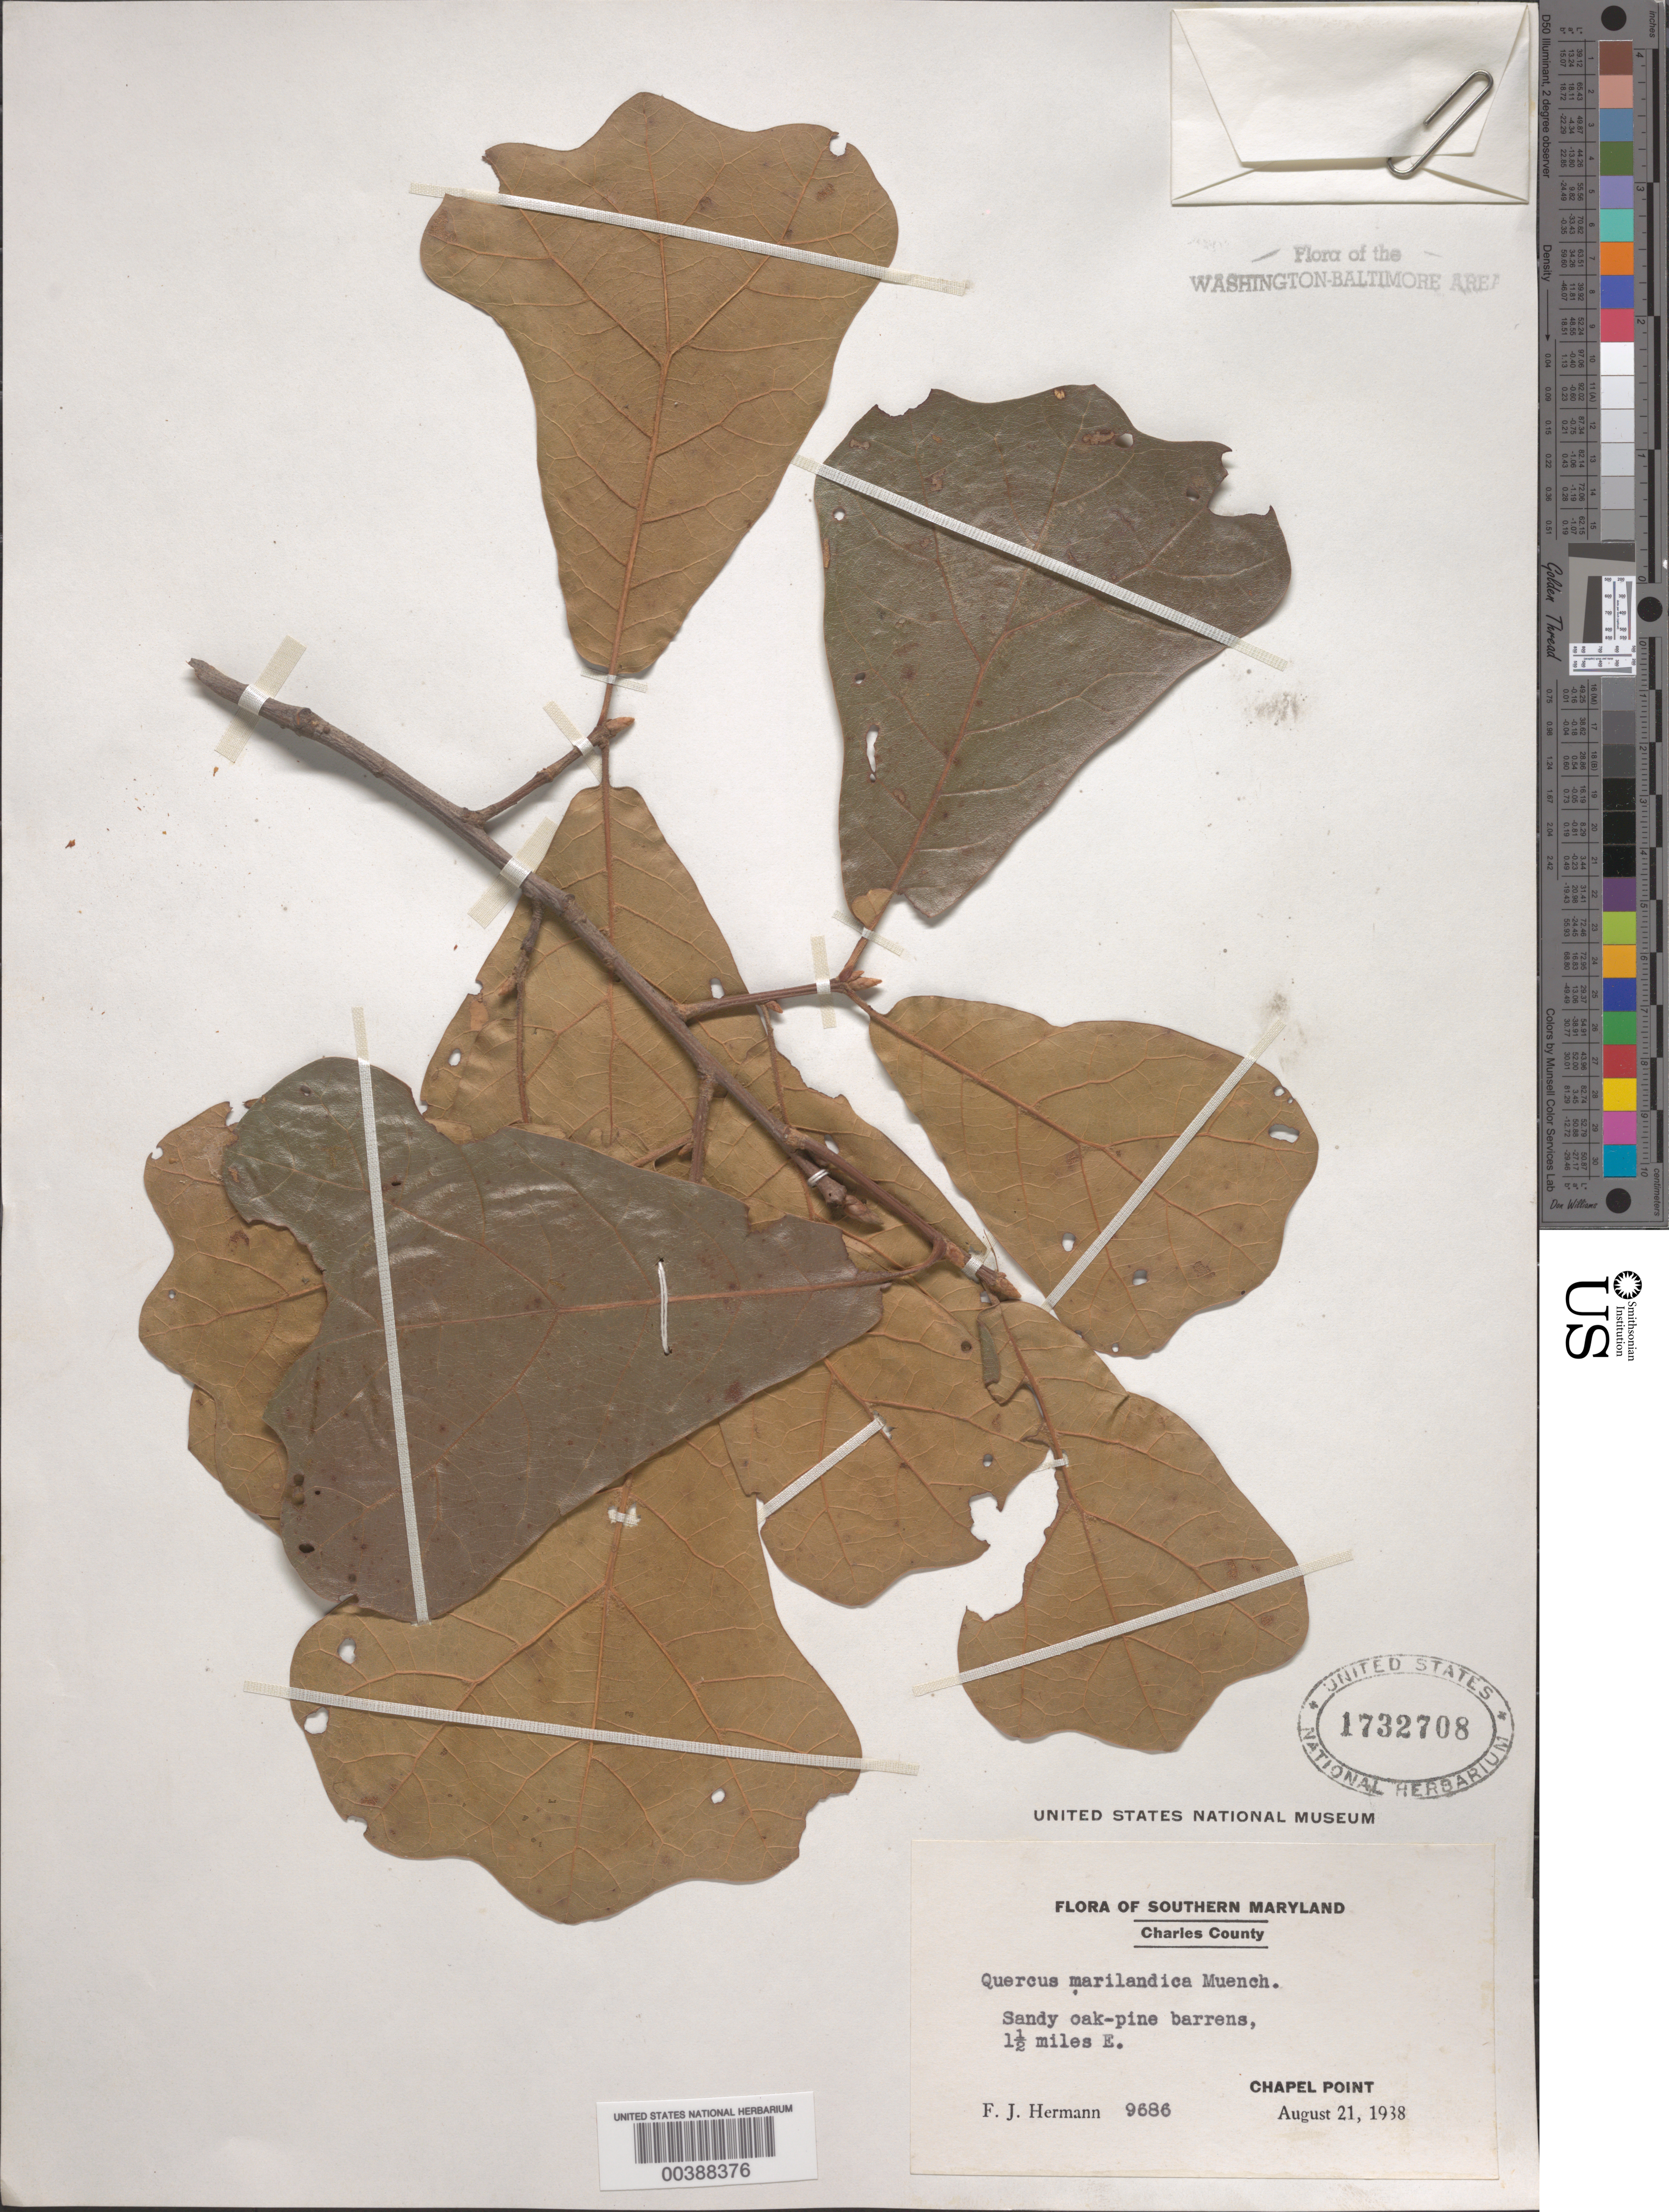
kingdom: Plantae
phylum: Tracheophyta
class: Magnoliopsida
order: Fagales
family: Fagaceae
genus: Quercus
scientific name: Quercus marilandica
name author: (L.) Münchh.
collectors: F. J. Hermann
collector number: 9686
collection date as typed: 21 Aug 1938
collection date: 1938-08-21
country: United States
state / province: Maryland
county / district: Charles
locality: East of Chapel Point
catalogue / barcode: US 1732708